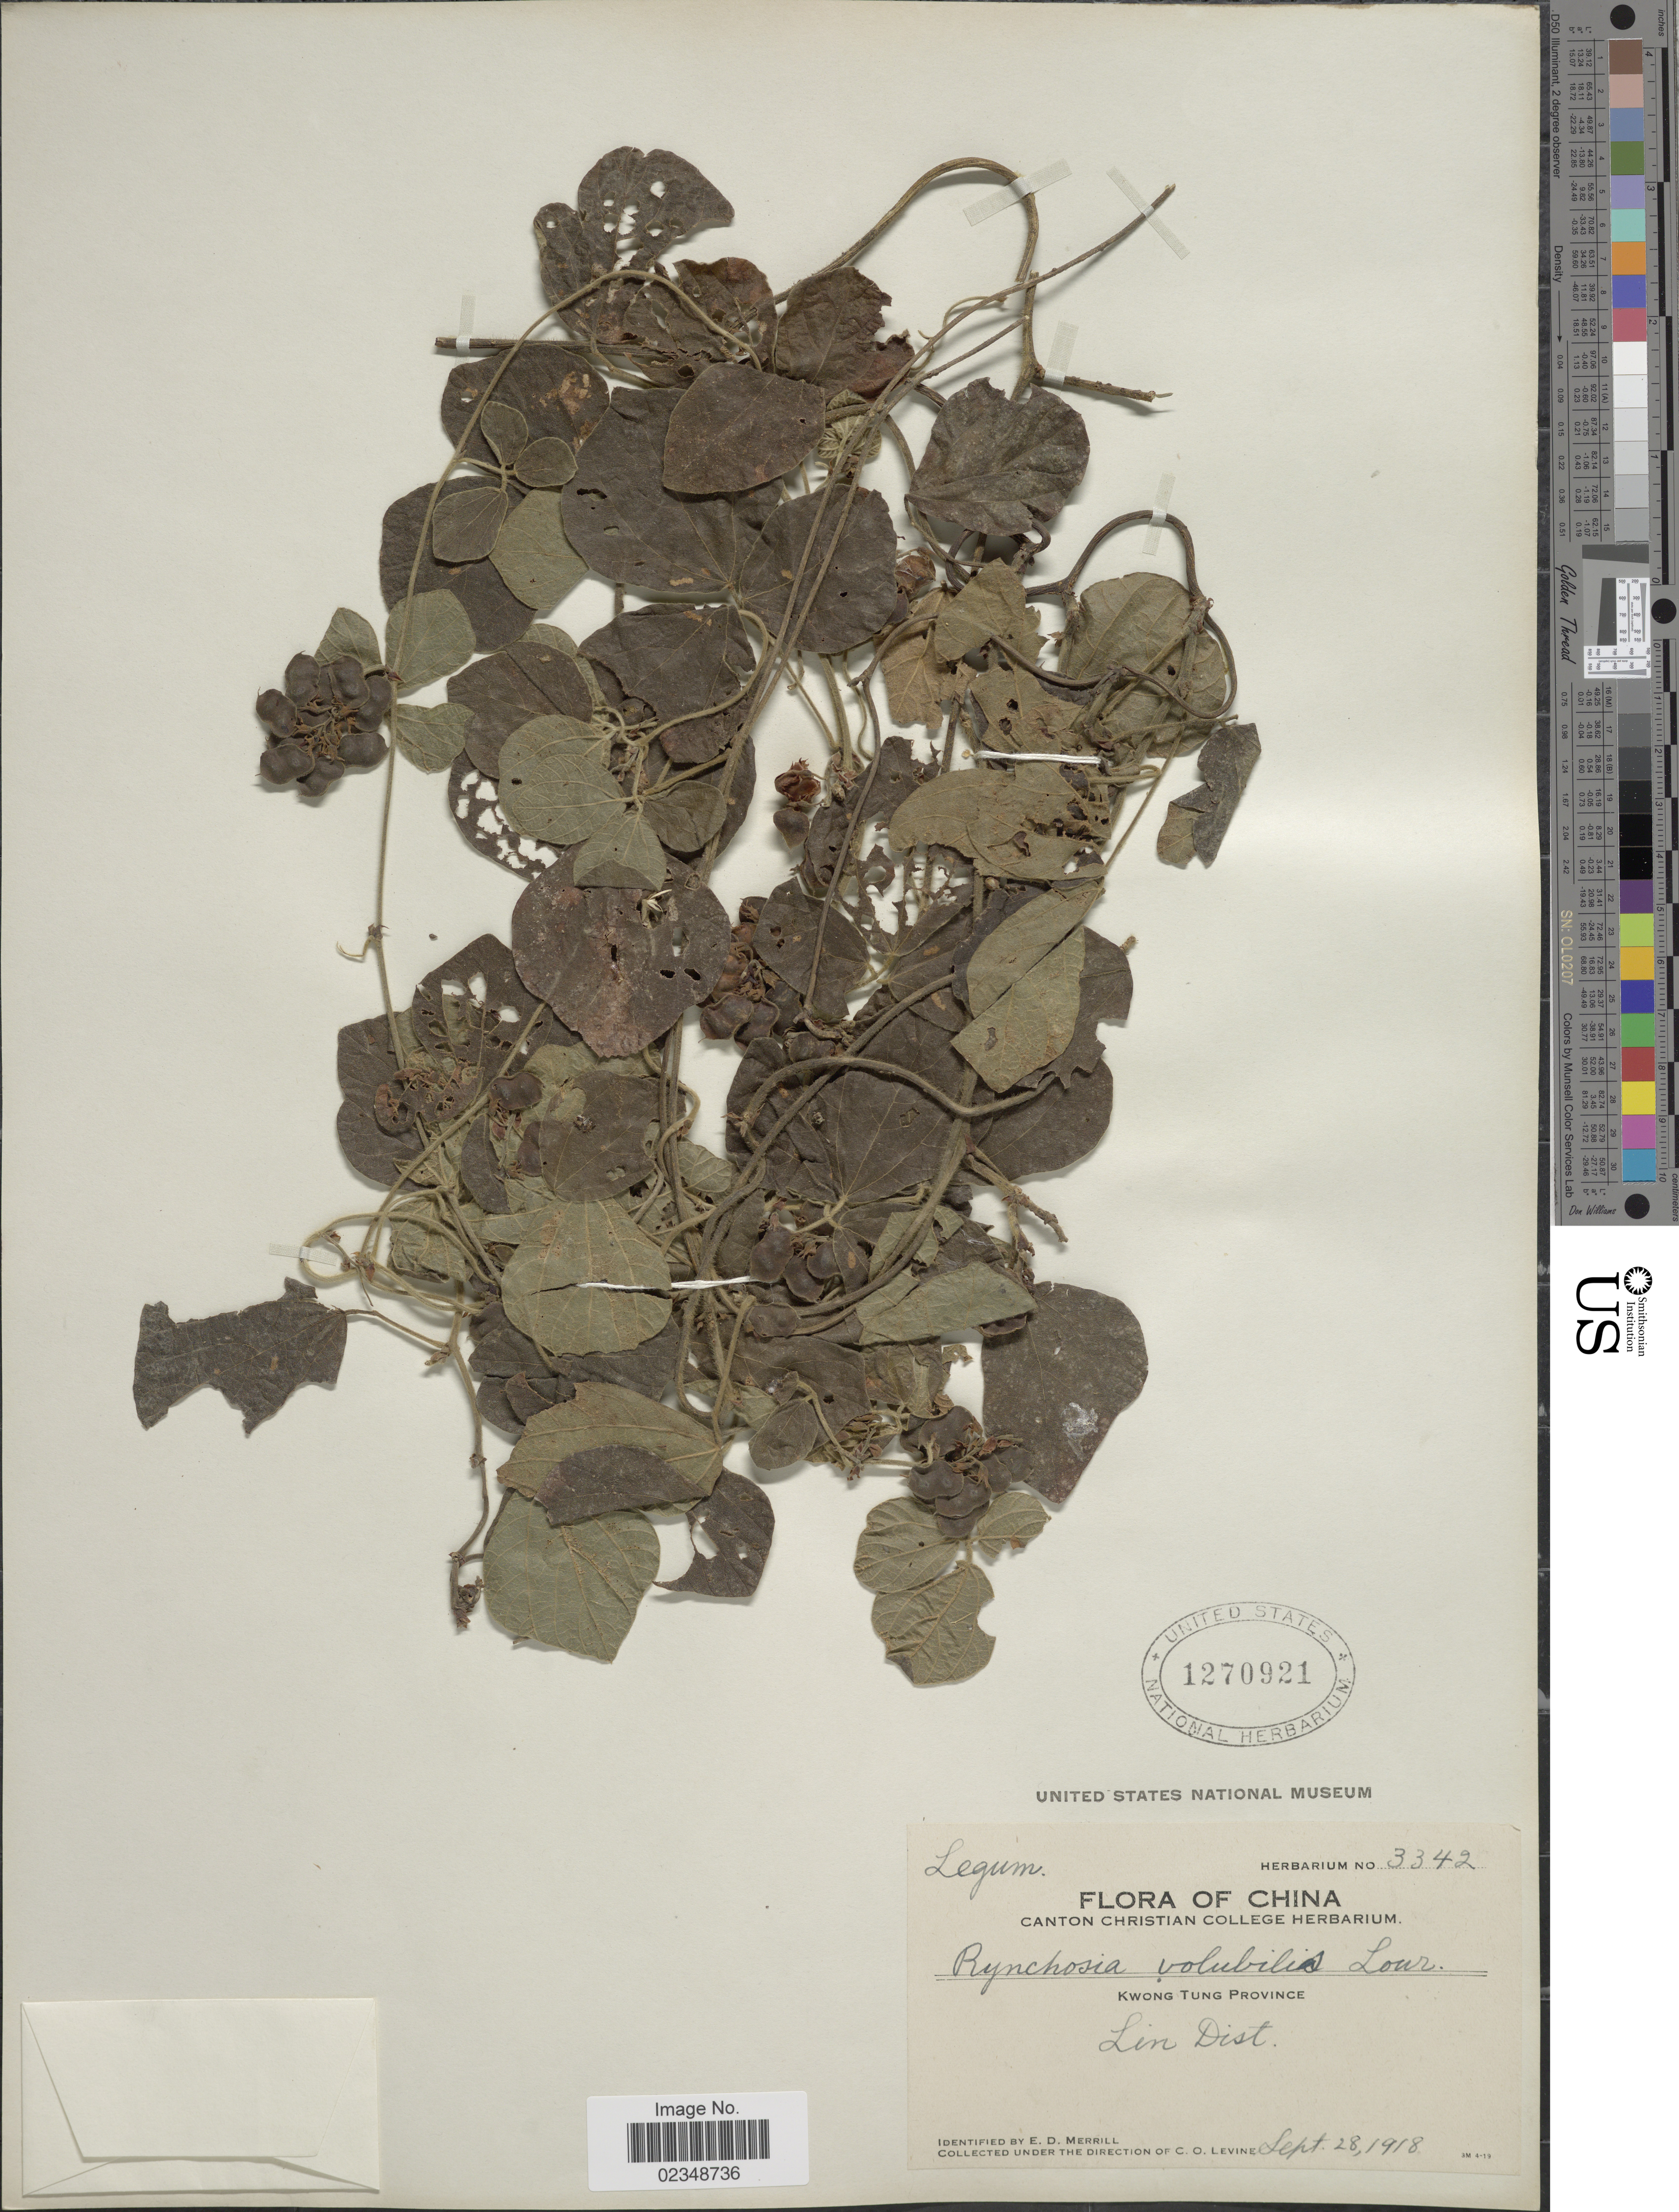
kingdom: Plantae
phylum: Tracheophyta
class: Magnoliopsida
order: Fabales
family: Fabaceae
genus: Rhynchosia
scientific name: Rhynchosia volubilis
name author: (Michx.) Wood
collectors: C. O. Levine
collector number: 3342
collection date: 1918-09-28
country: China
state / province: Guangdong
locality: Kwong Tung Province, Lin Dist.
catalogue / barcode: US 1270921